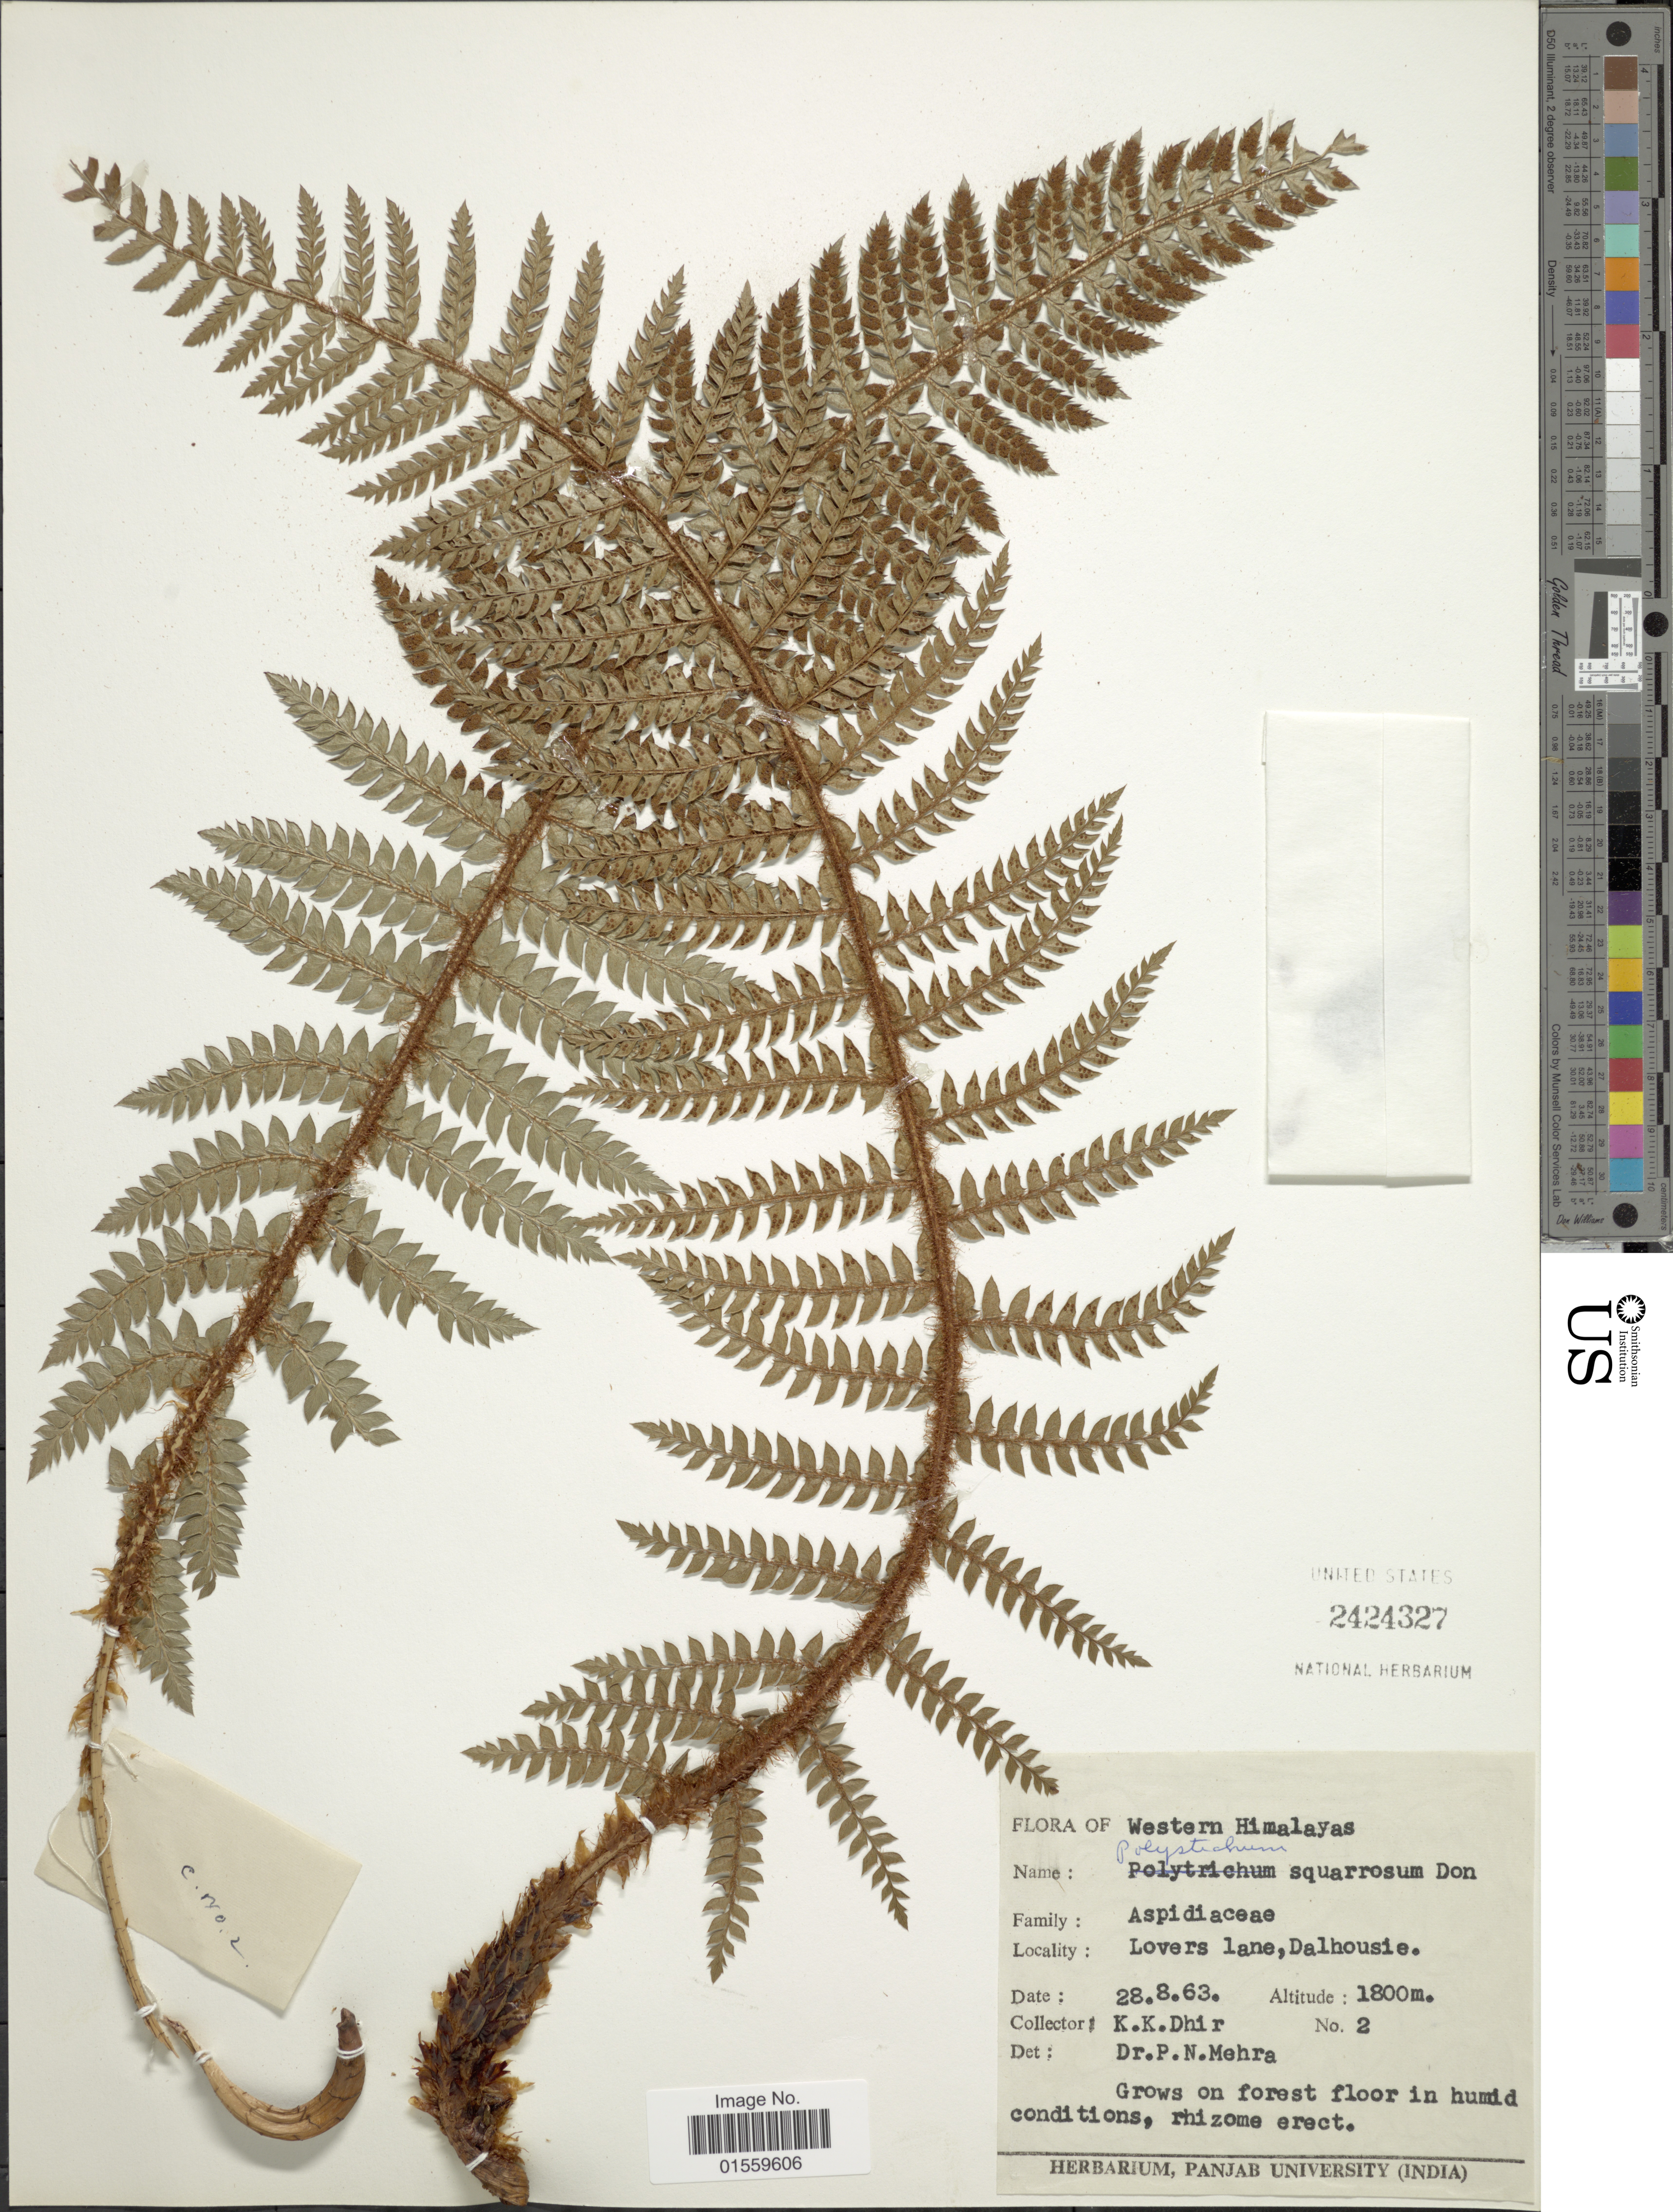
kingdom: Plantae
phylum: Tracheophyta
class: Polypodiopsida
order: Polypodiales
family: Dryopteridaceae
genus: Polystichum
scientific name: Polystichum squarrosum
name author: (D. Don) Fée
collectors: K. Dhir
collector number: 2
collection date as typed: Transcribed d/m/y: 28/8/63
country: India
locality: Western Himalayas, Lovers lane, Dalhousie.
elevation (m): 1800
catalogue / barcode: US 2424327